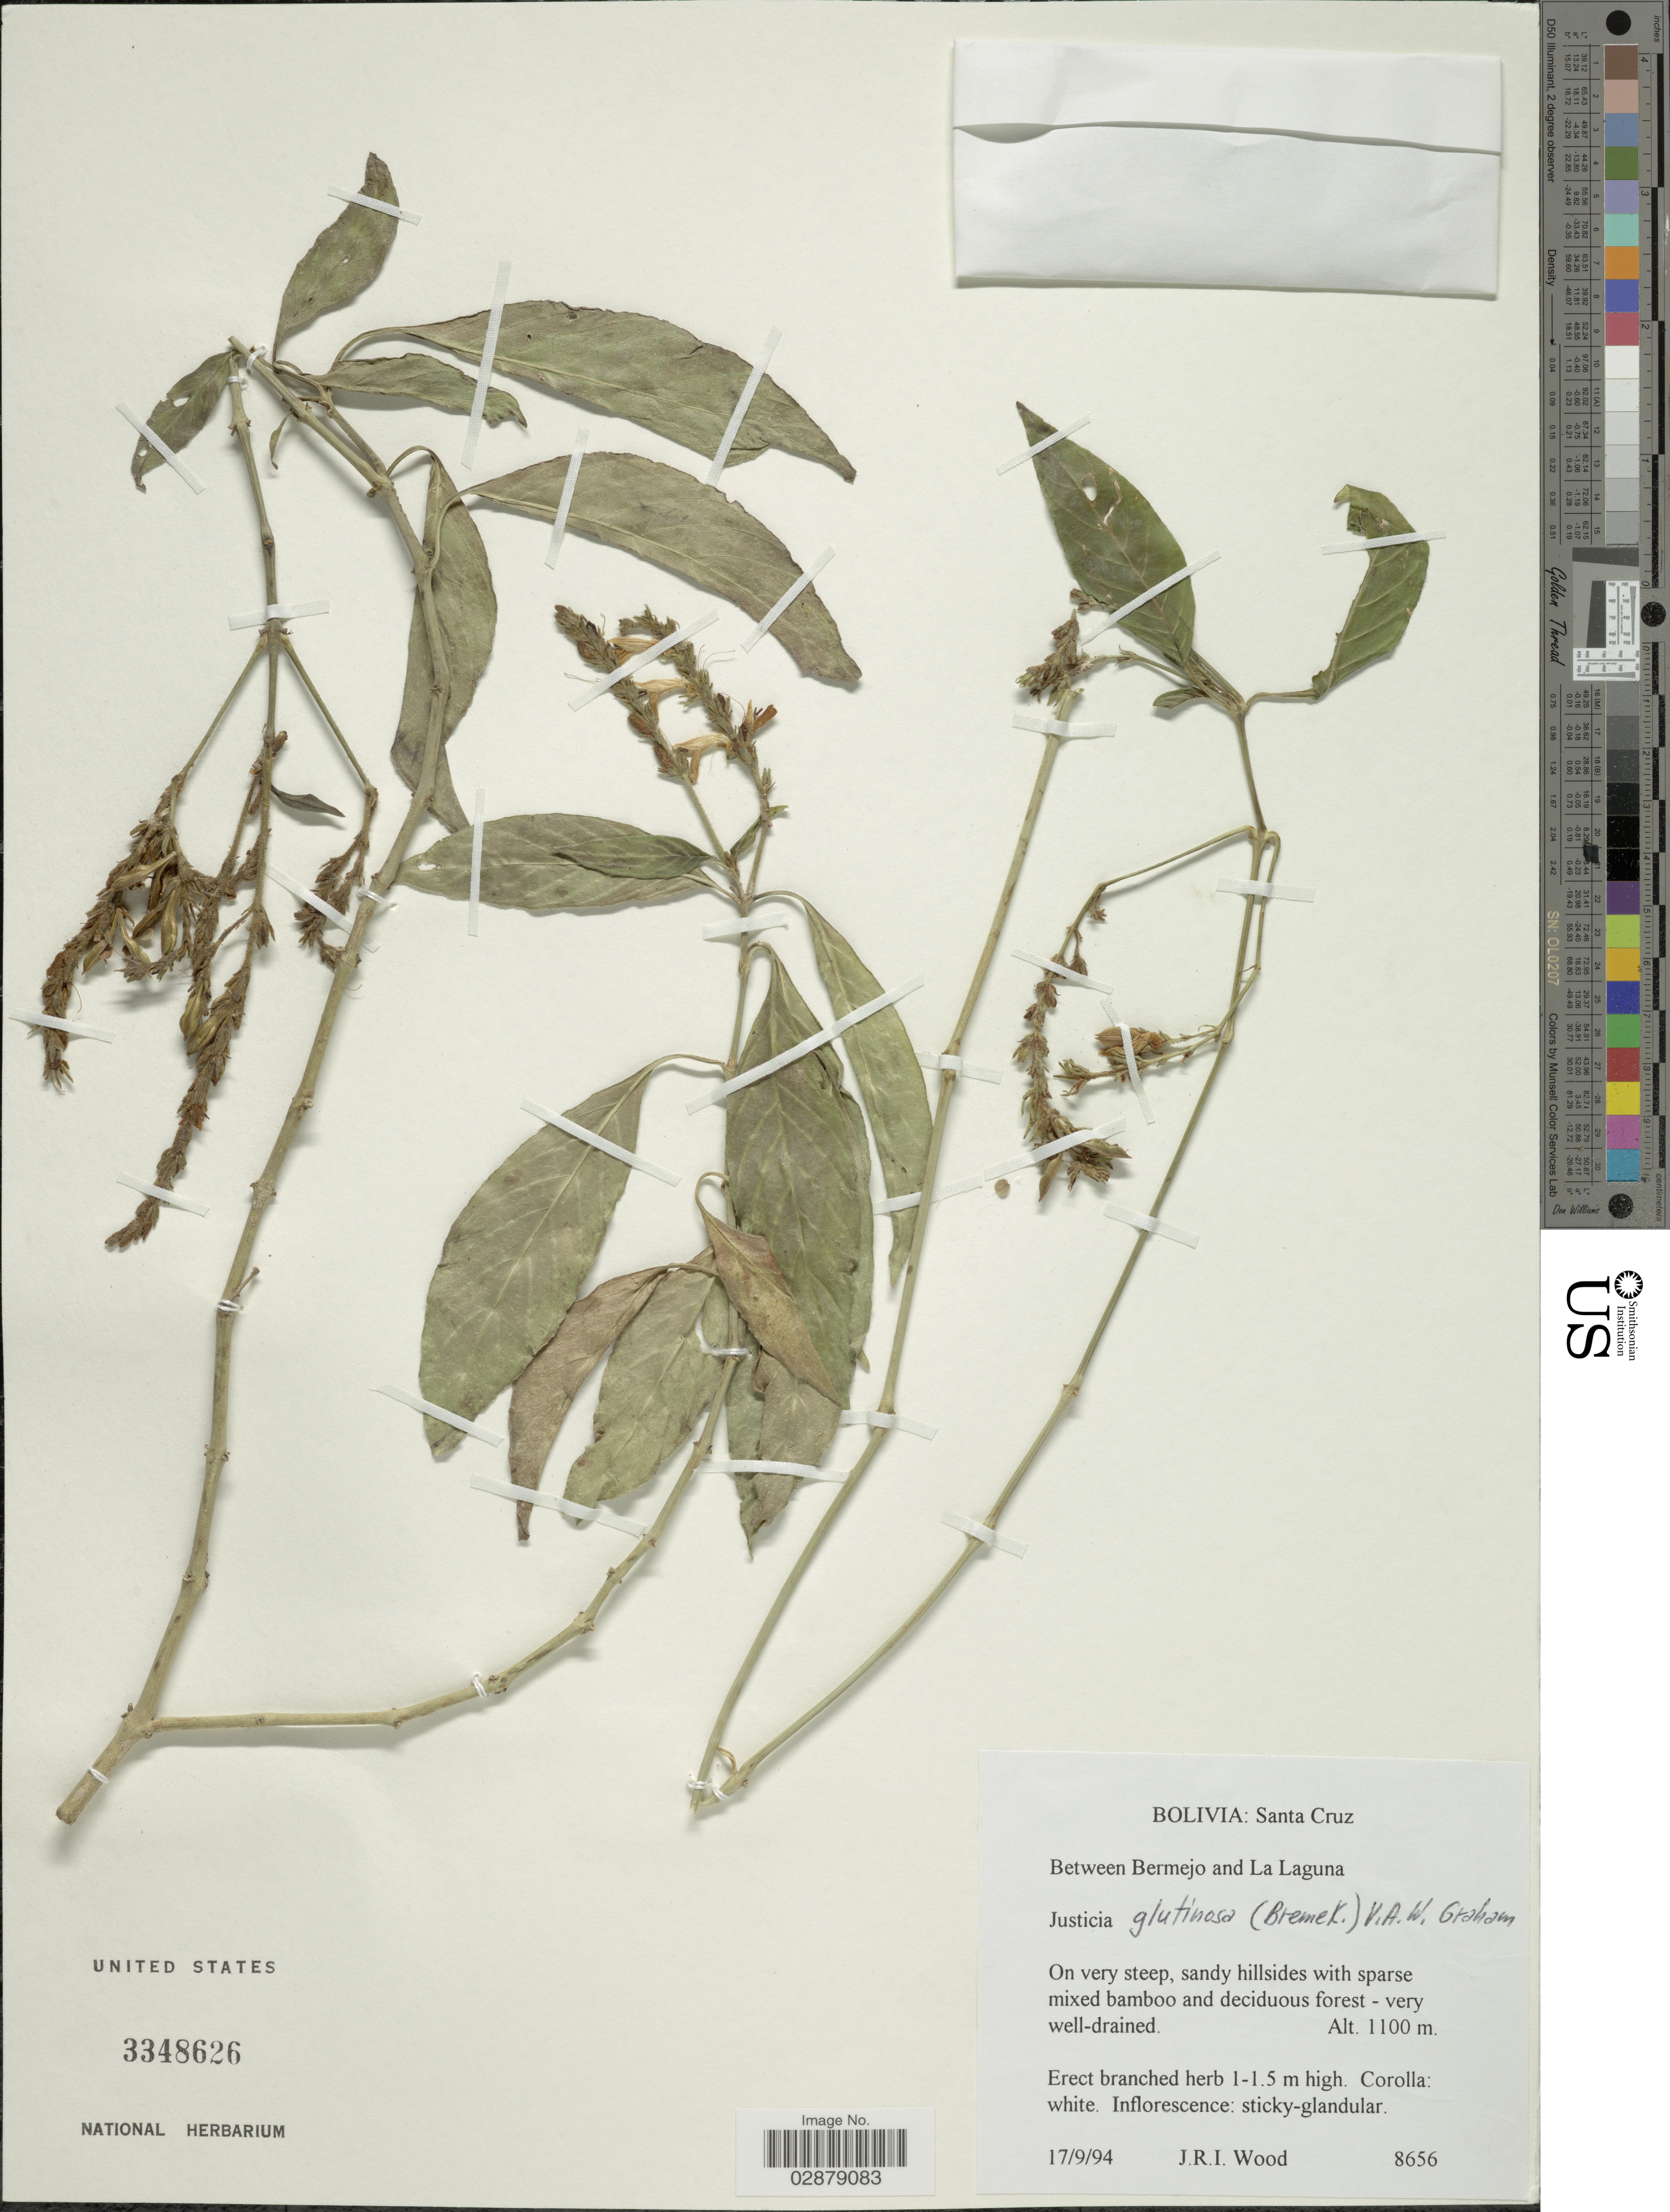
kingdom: Plantae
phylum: Tracheophyta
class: Magnoliopsida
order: Lamiales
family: Acanthaceae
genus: Justicia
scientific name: Justicia glutinosa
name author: (Bremek.) V.A.W. Graham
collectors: J. R. I. Wood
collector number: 8656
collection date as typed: Transcribed d/m/y: 17/9/94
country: Bolivia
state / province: Santa Cruz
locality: Between Bermejo and La Laguna.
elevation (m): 1100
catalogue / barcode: US 3348626